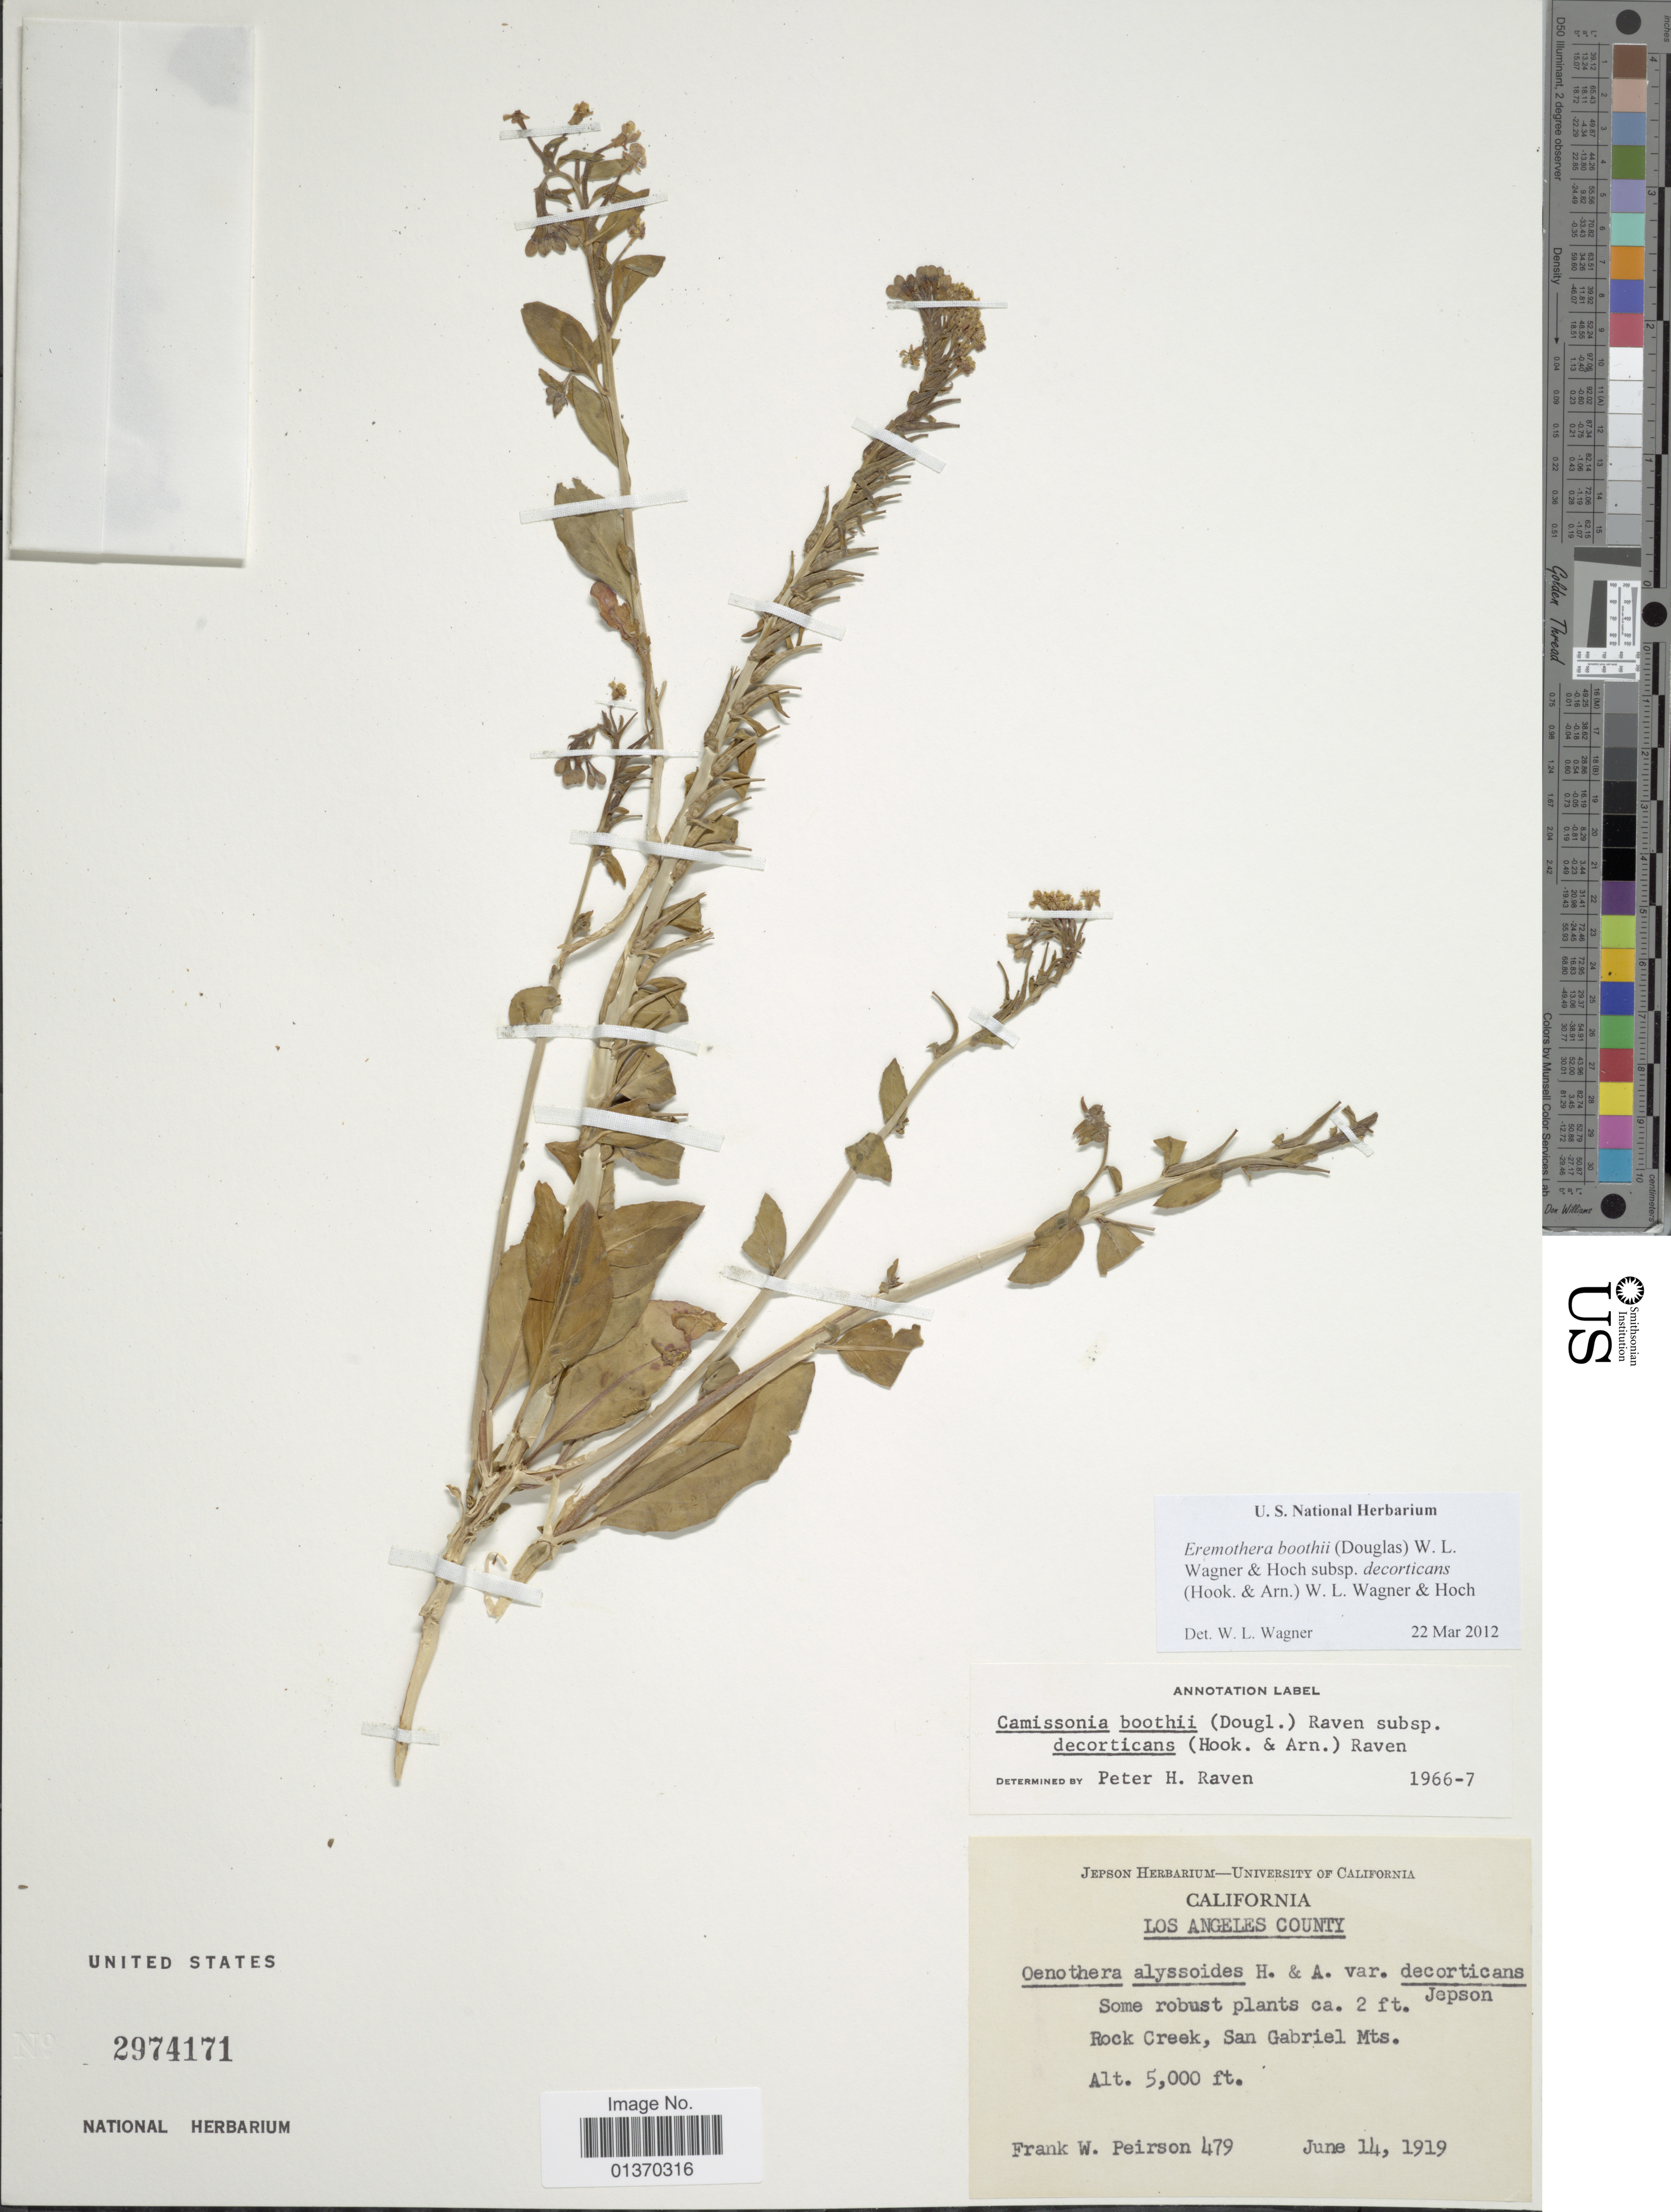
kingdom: Plantae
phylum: Tracheophyta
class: Magnoliopsida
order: Myrtales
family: Onagraceae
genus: Eremothera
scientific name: Eremothera boothii subsp. decorticans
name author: (Hook. & Arn.) W.L. Wagner & Hoch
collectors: F. Peirson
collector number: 479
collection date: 1919-06-14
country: United States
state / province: California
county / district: Los Angeles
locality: Los Angeles County, Rock Creek, San Gabriel Mts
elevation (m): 1524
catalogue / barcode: US 2974171